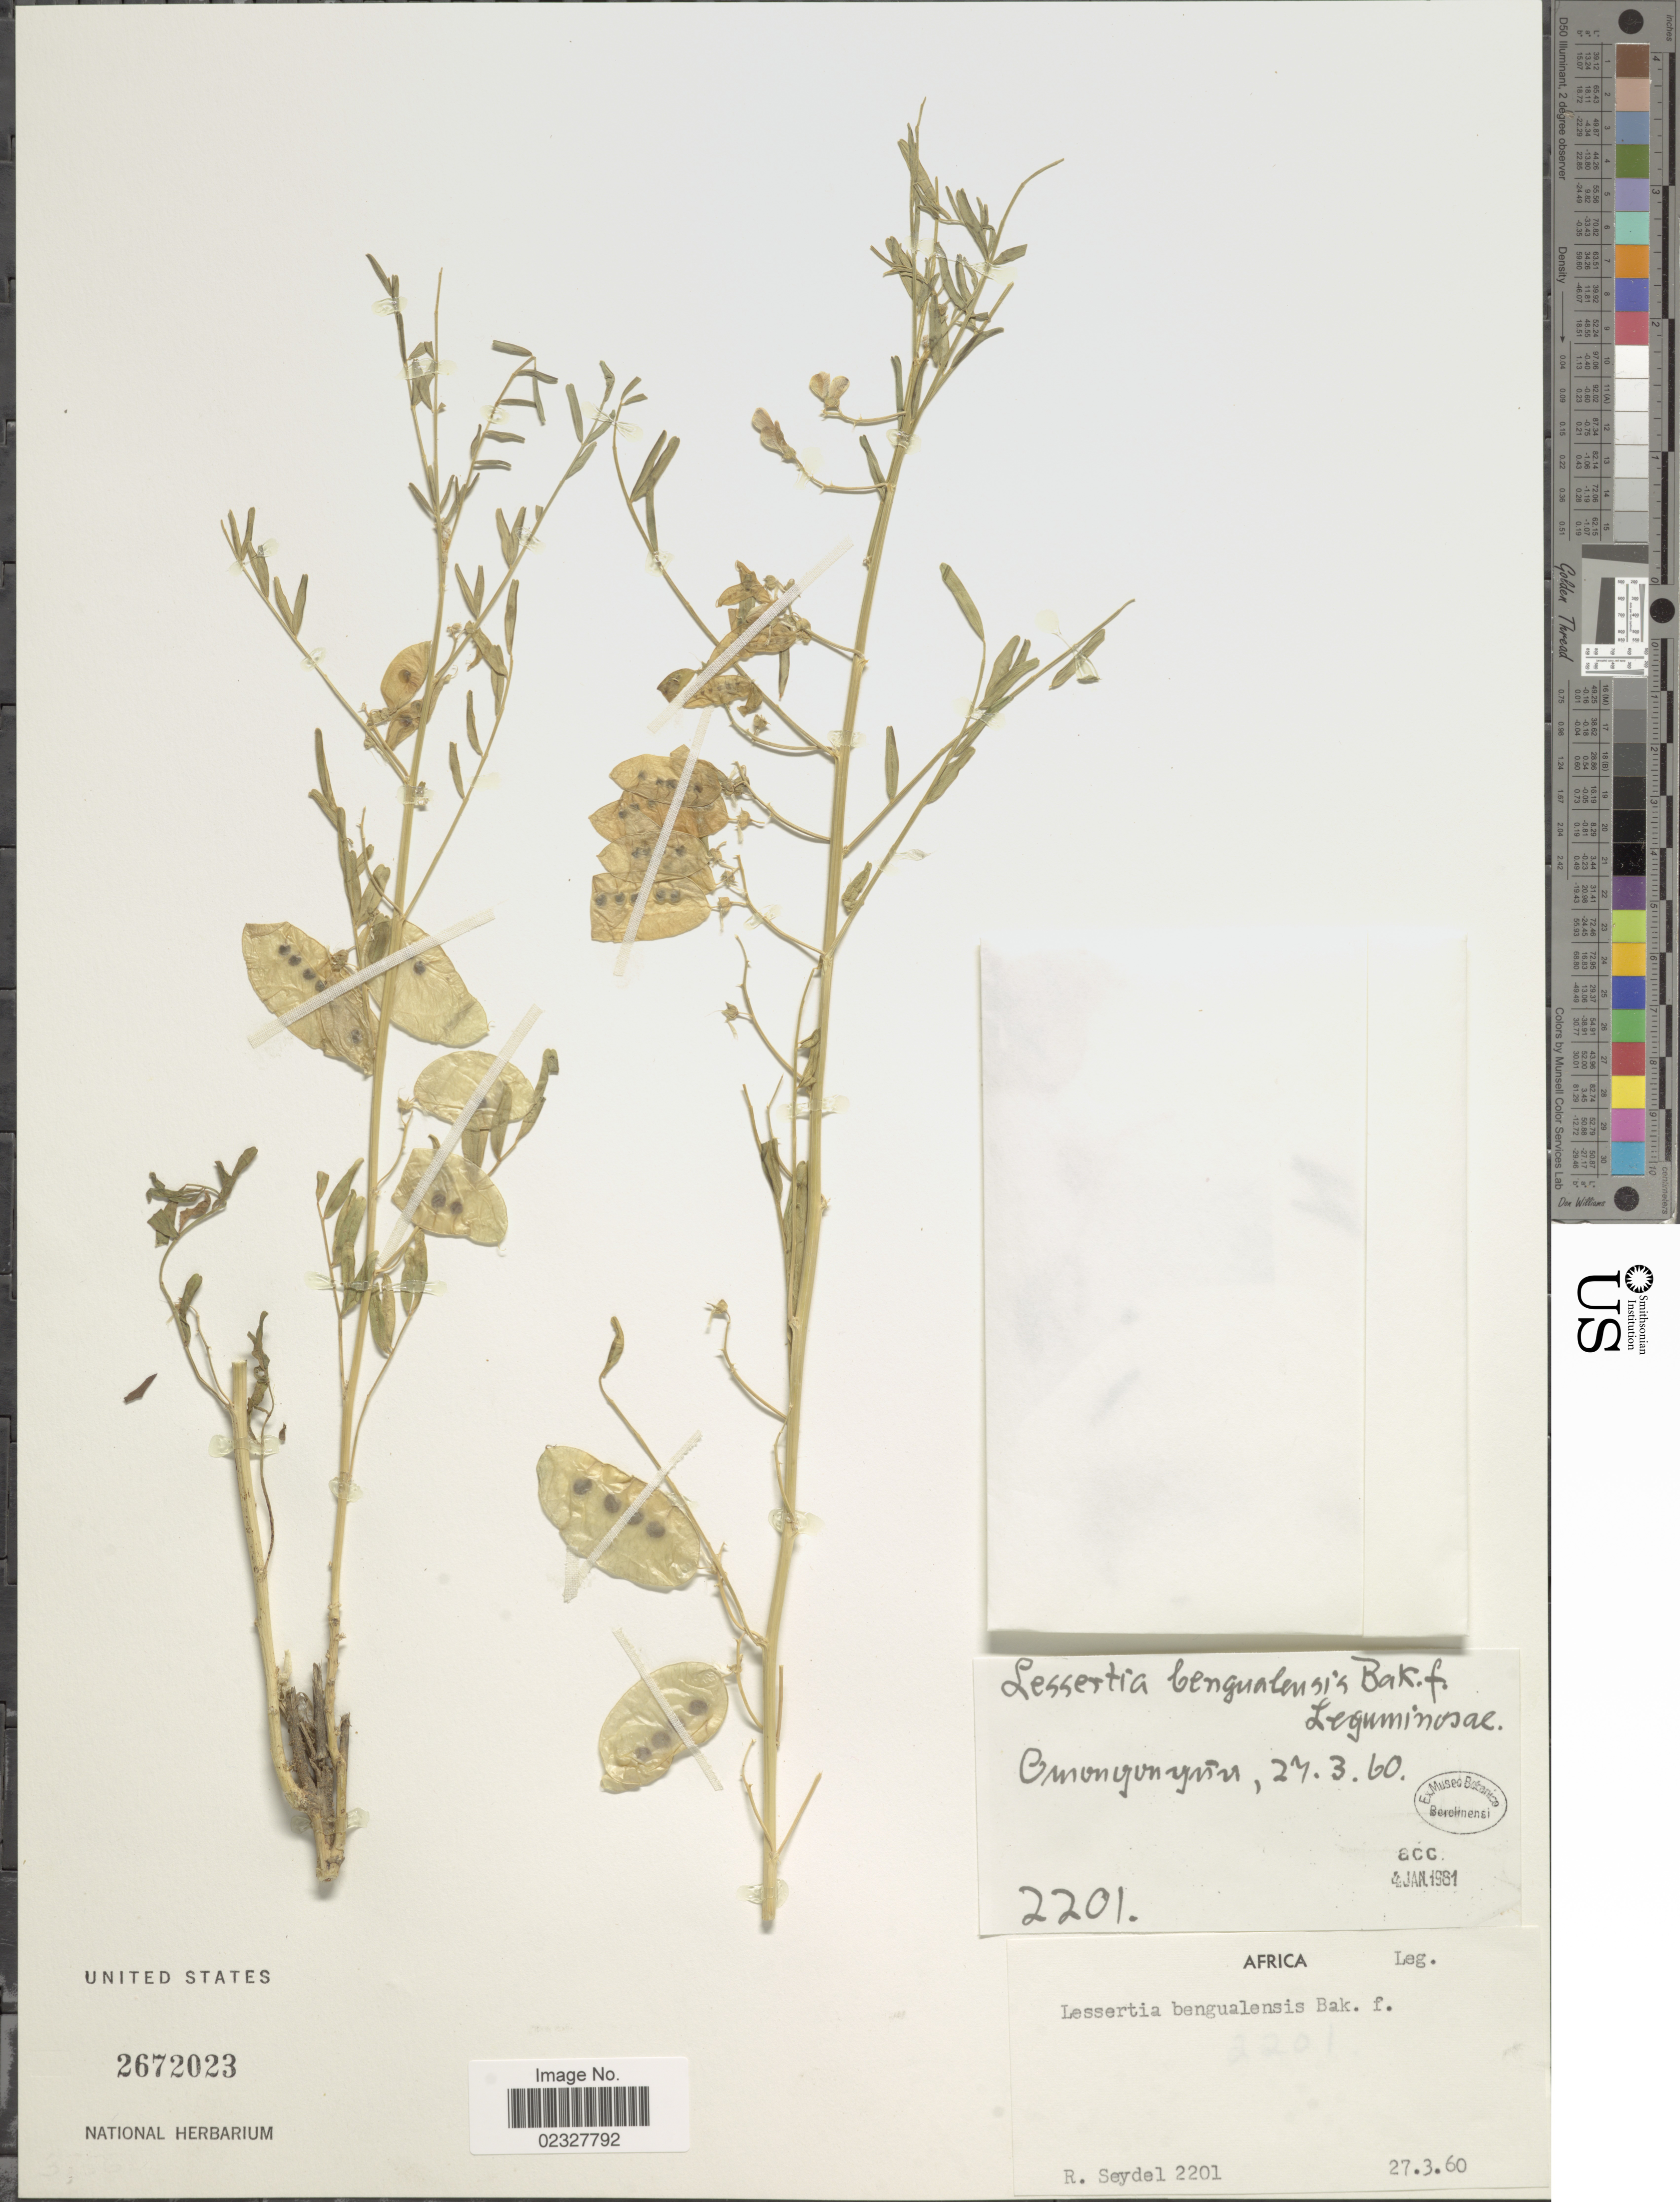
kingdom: Plantae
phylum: Tracheophyta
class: Magnoliopsida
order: Fabales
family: Fabaceae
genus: Lessertia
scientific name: Lessertia benguellensis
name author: Baker f.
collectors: R. Seydel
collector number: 2201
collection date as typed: Transcribed d/m/y: 27/3/60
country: Namibia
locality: Amon [illegible text] Africa.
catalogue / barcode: US 2672023